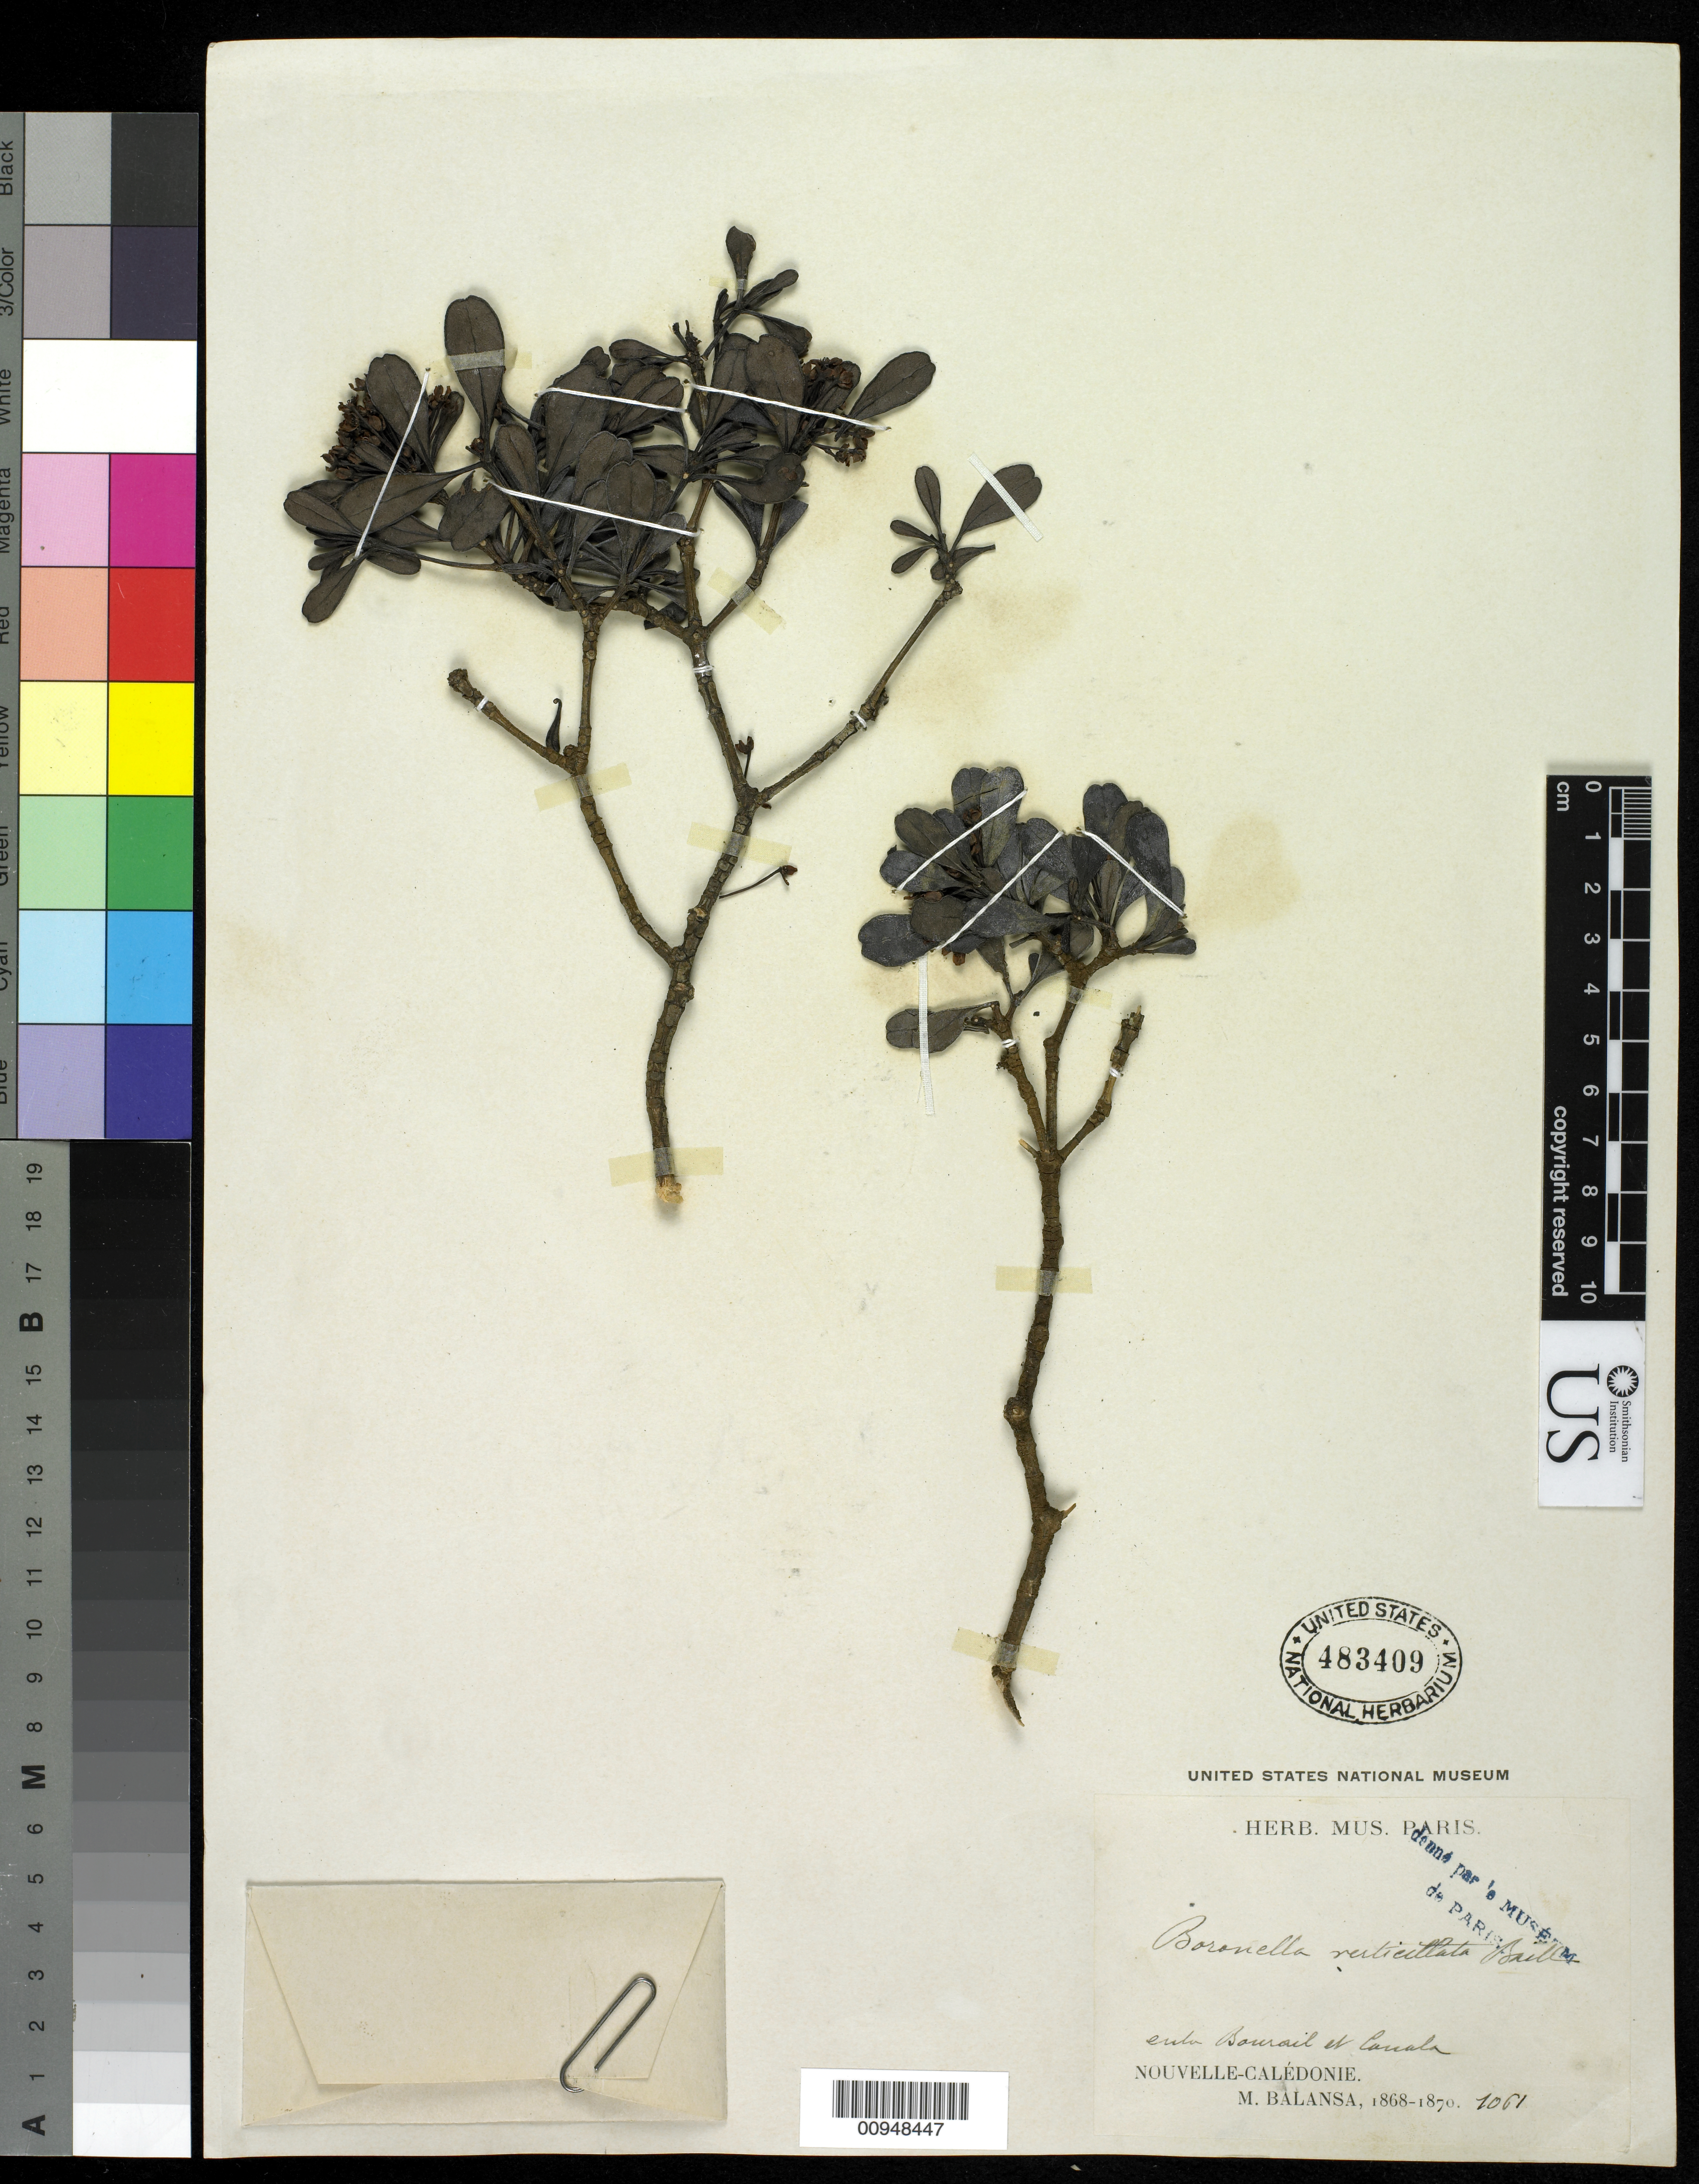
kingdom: Plantae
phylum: Tracheophyta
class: Magnoliopsida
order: Sapindales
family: Rutaceae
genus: Boronia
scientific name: Boronia parviflora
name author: Sm.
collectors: B. Balansa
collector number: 1061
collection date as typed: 1868 to 1870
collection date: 1868/1870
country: New Caledonia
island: New Caledonia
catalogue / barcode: US 483409